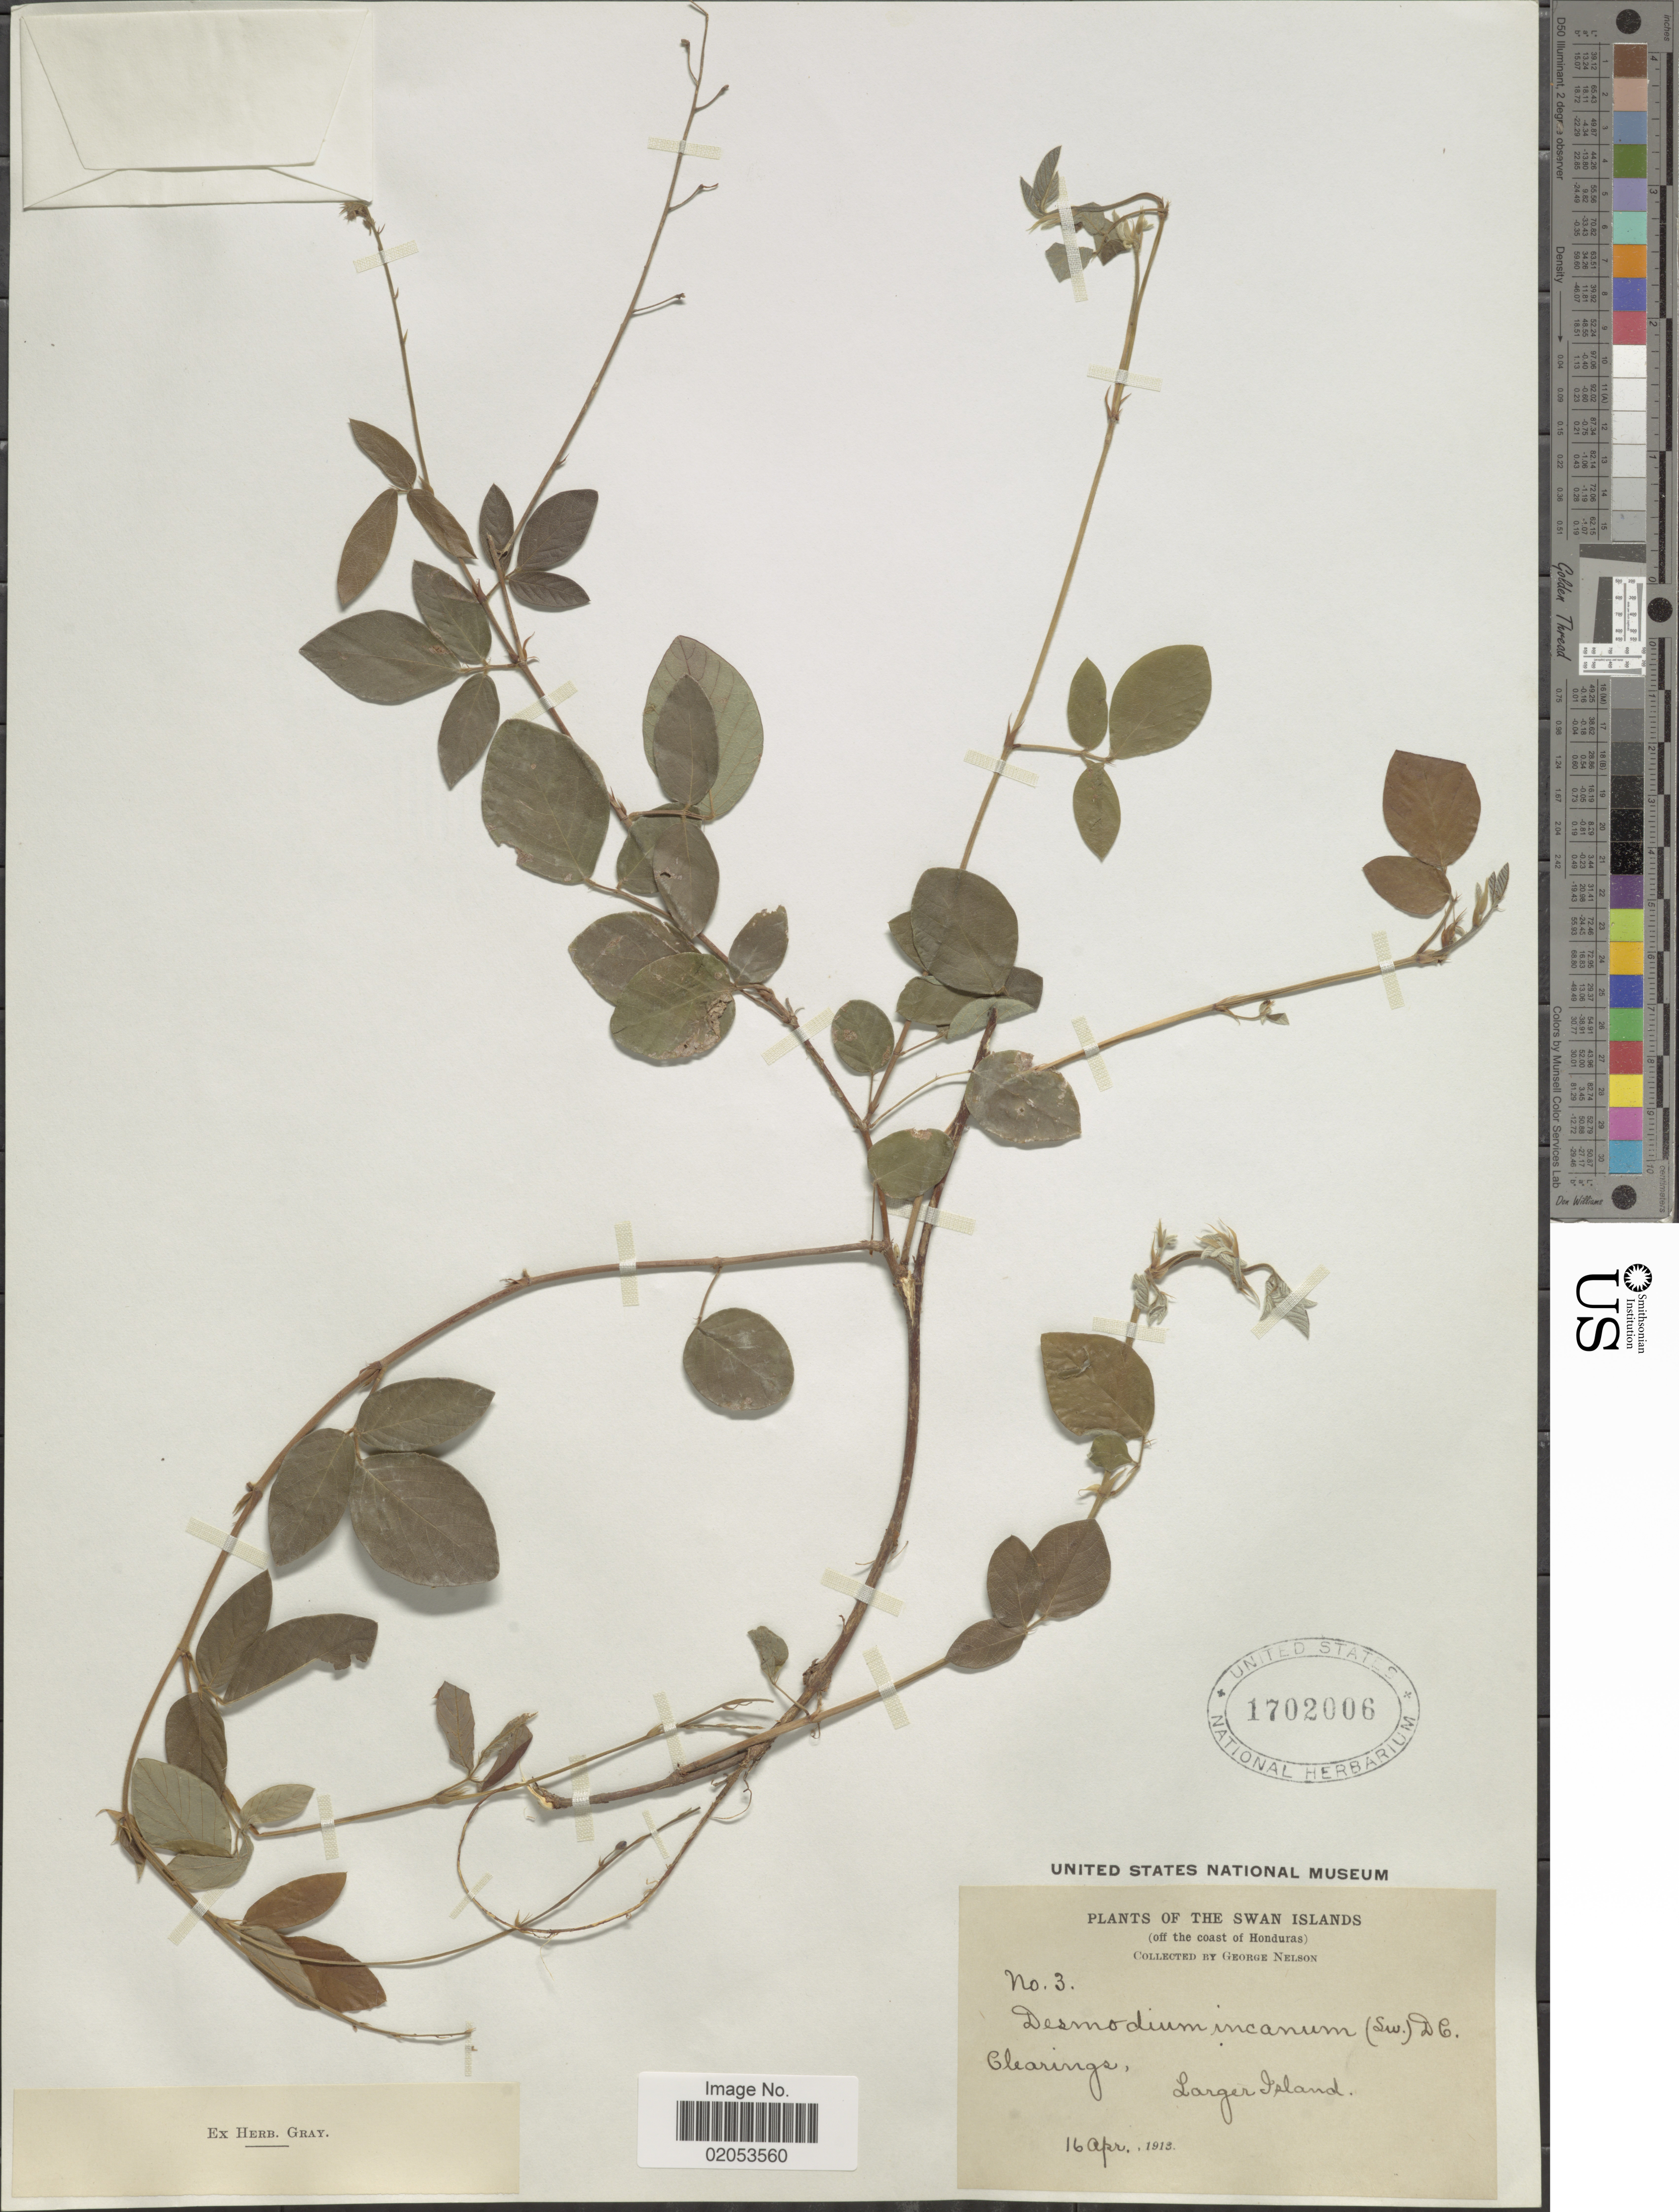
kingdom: Plantae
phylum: Tracheophyta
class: Magnoliopsida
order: Fabales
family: Fabaceae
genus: Desmodium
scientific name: Desmodium incanum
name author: (Sw.) DC.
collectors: G. Nelson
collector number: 3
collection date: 1913-04-16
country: Honduras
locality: The Swan Islands (off the coast Honduras), Clearings, Larger Island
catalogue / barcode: US 1702006